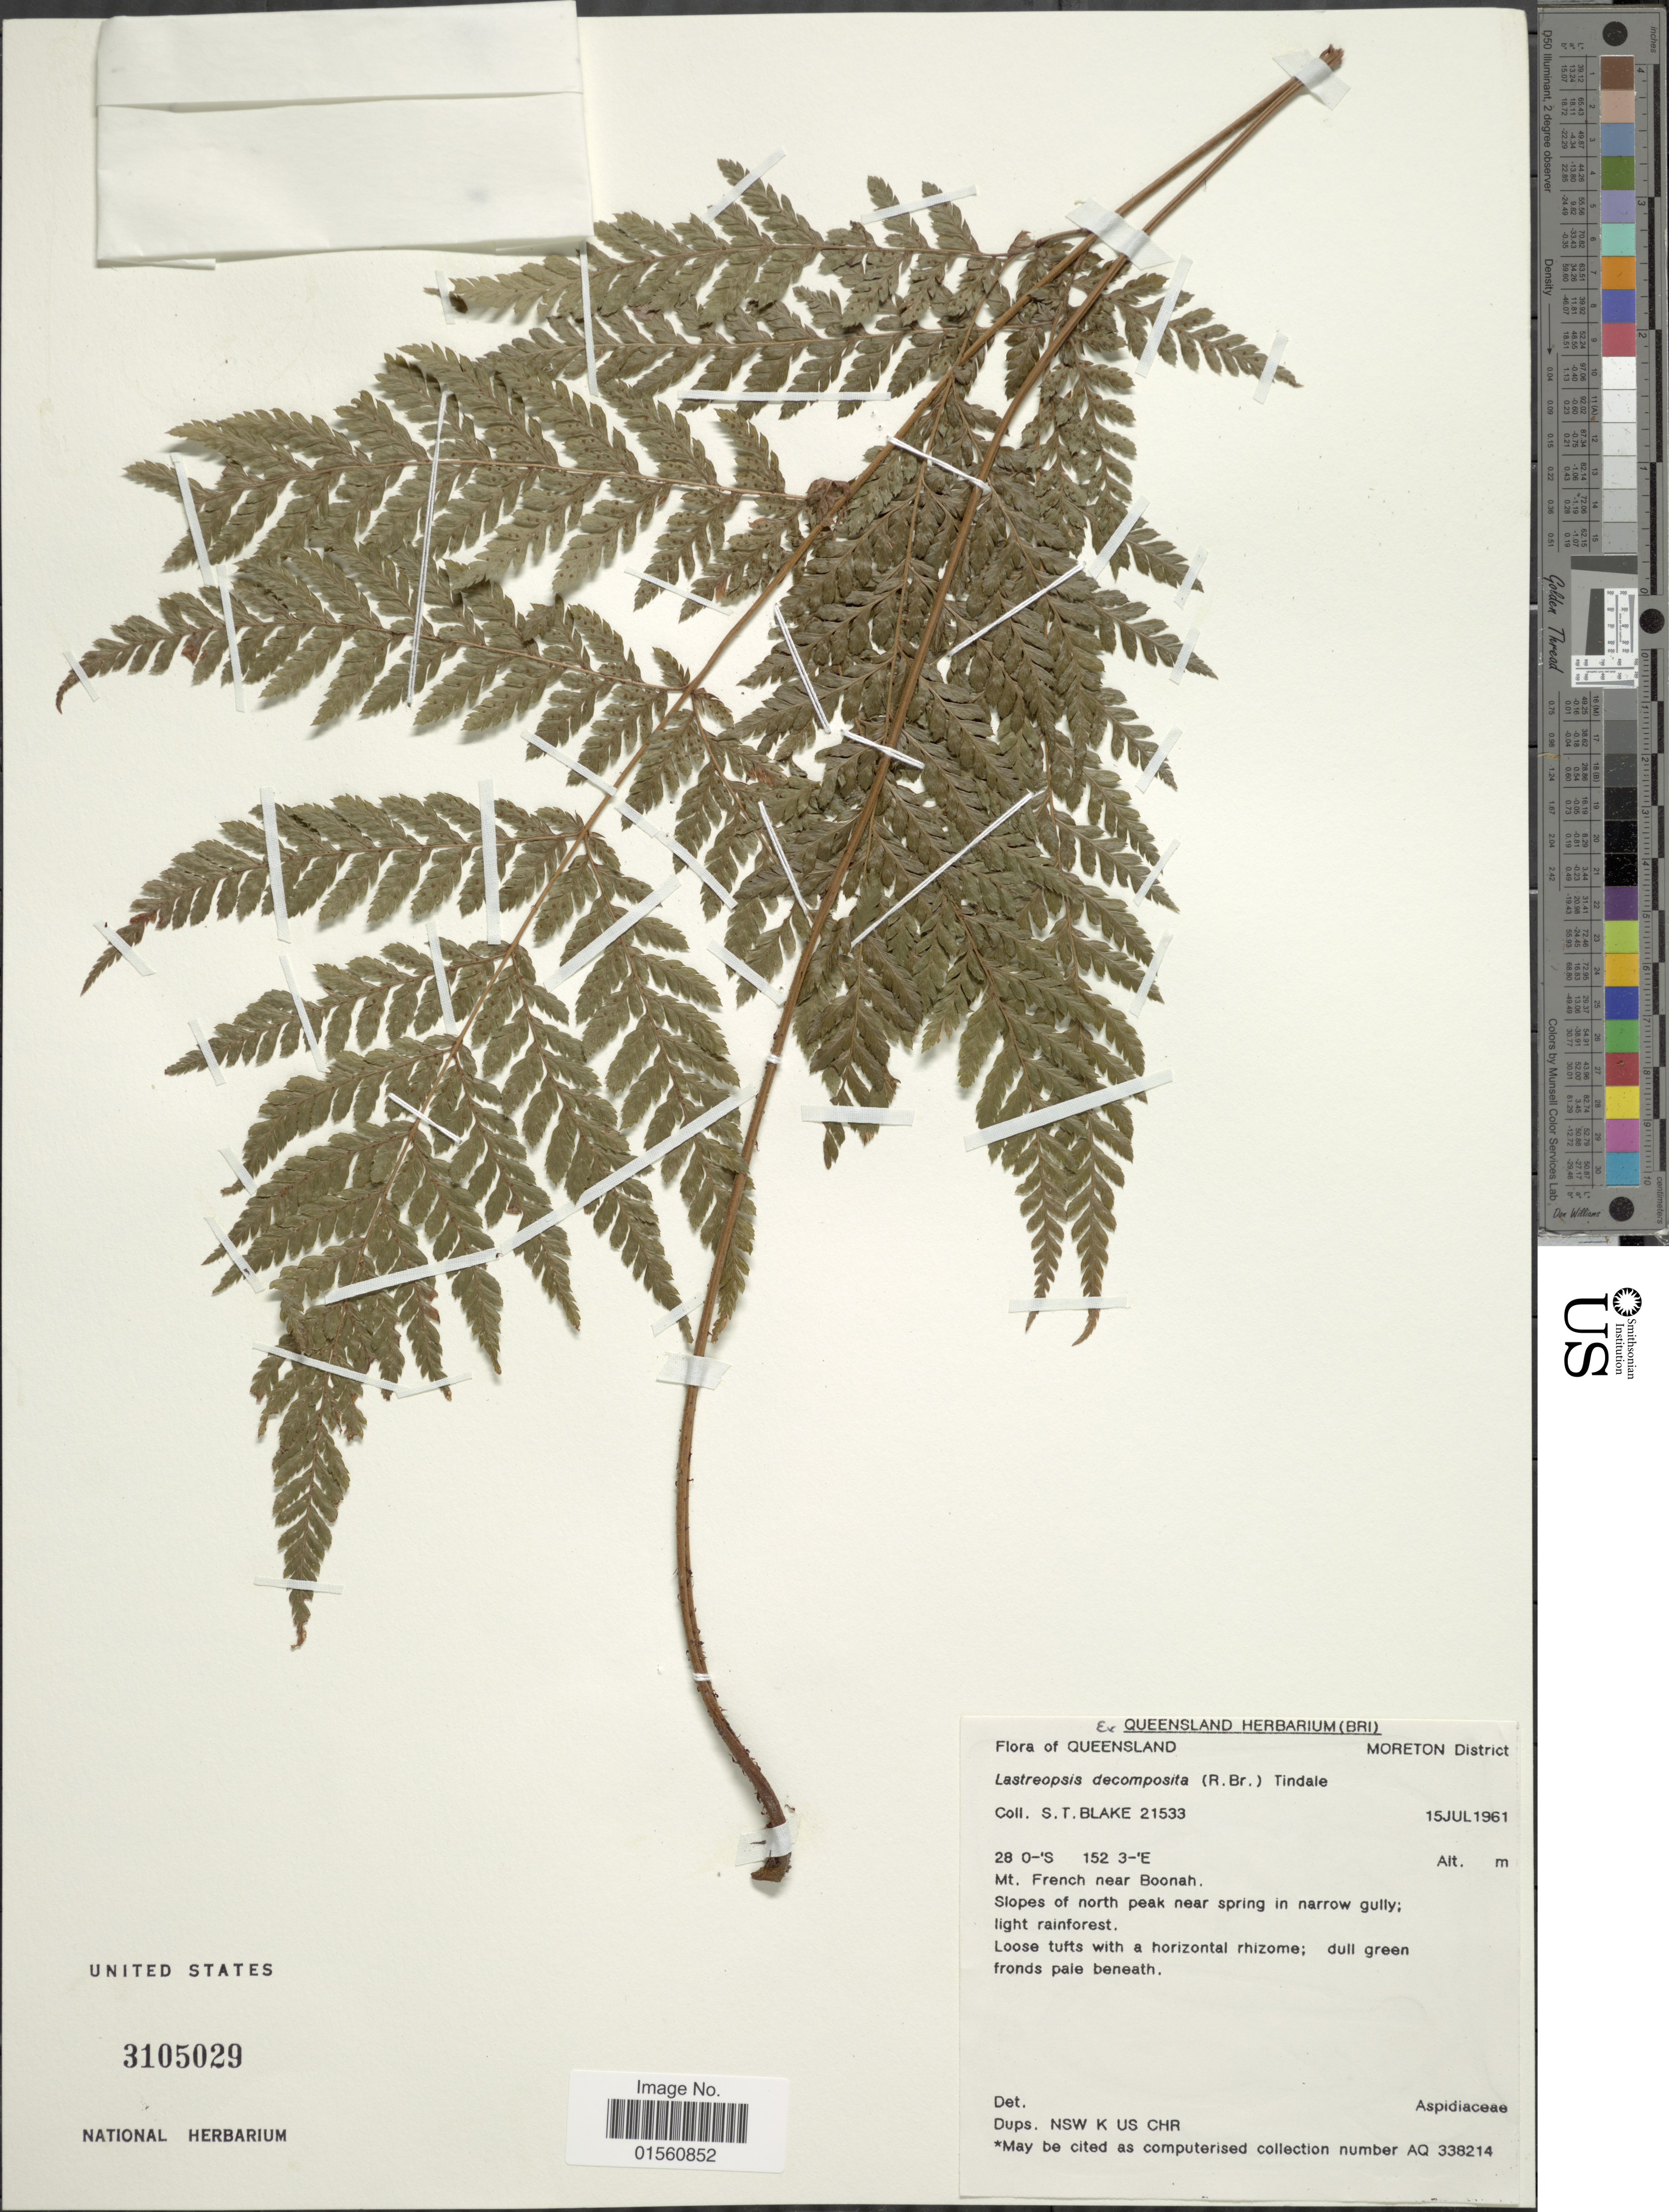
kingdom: Plantae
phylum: Tracheophyta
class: Polypodiopsida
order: Polypodiales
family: Dryopteridaceae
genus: Lastreopsis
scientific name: Lastreopsis decomposita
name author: (R. Br.) Tindale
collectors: S. T. Blake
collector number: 21533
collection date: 1961-07-15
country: Australia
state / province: Queensland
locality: Moreton District, Mt. French near Boonah, Slopes of north peak near spring in narrow gully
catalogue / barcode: US 3105029